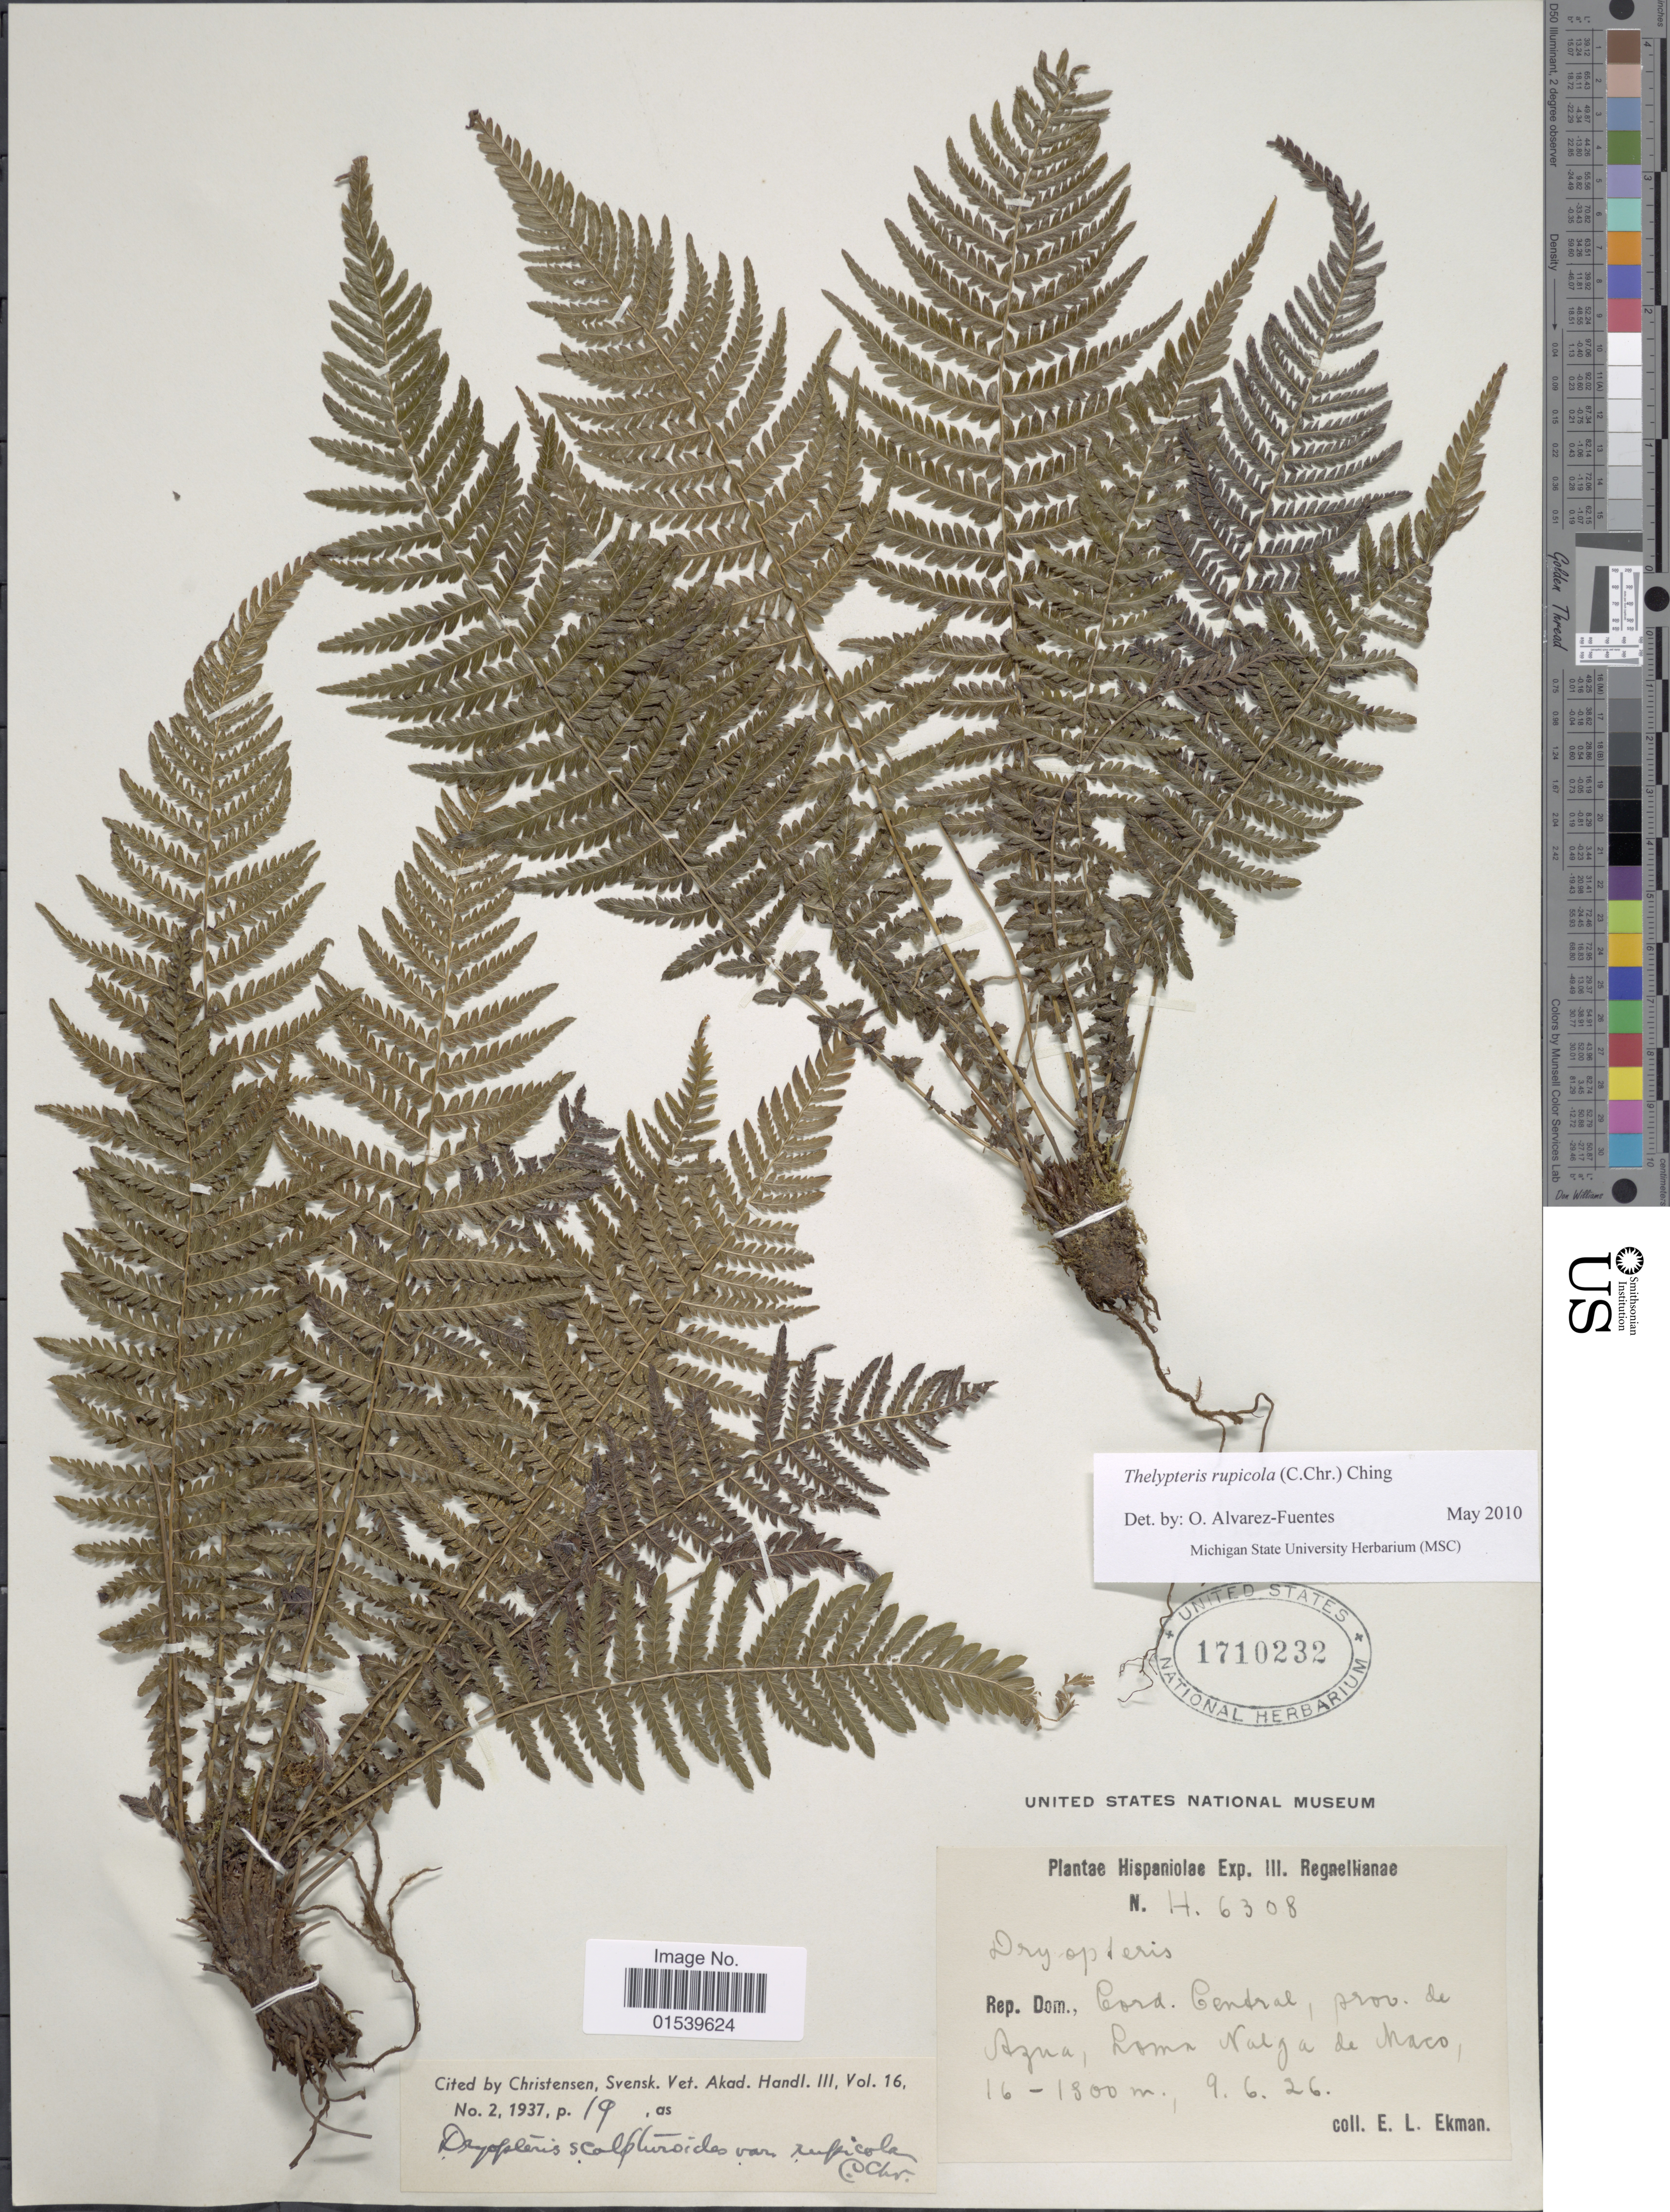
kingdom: Plantae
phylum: Tracheophyta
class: Polypodiopsida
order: Polypodiales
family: Thelypteridaceae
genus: Amauropelta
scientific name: Amauropelta rupicola (C. Chr.) comb. nov., ined 2015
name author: (C. Chr.)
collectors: E. L. Ekman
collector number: H6308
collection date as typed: Transcribed d/m/y: 9/6/26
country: Dominican Republic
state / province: Azua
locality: Cord. Central, Loma Nalga de Maco.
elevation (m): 1600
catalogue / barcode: US 1710232